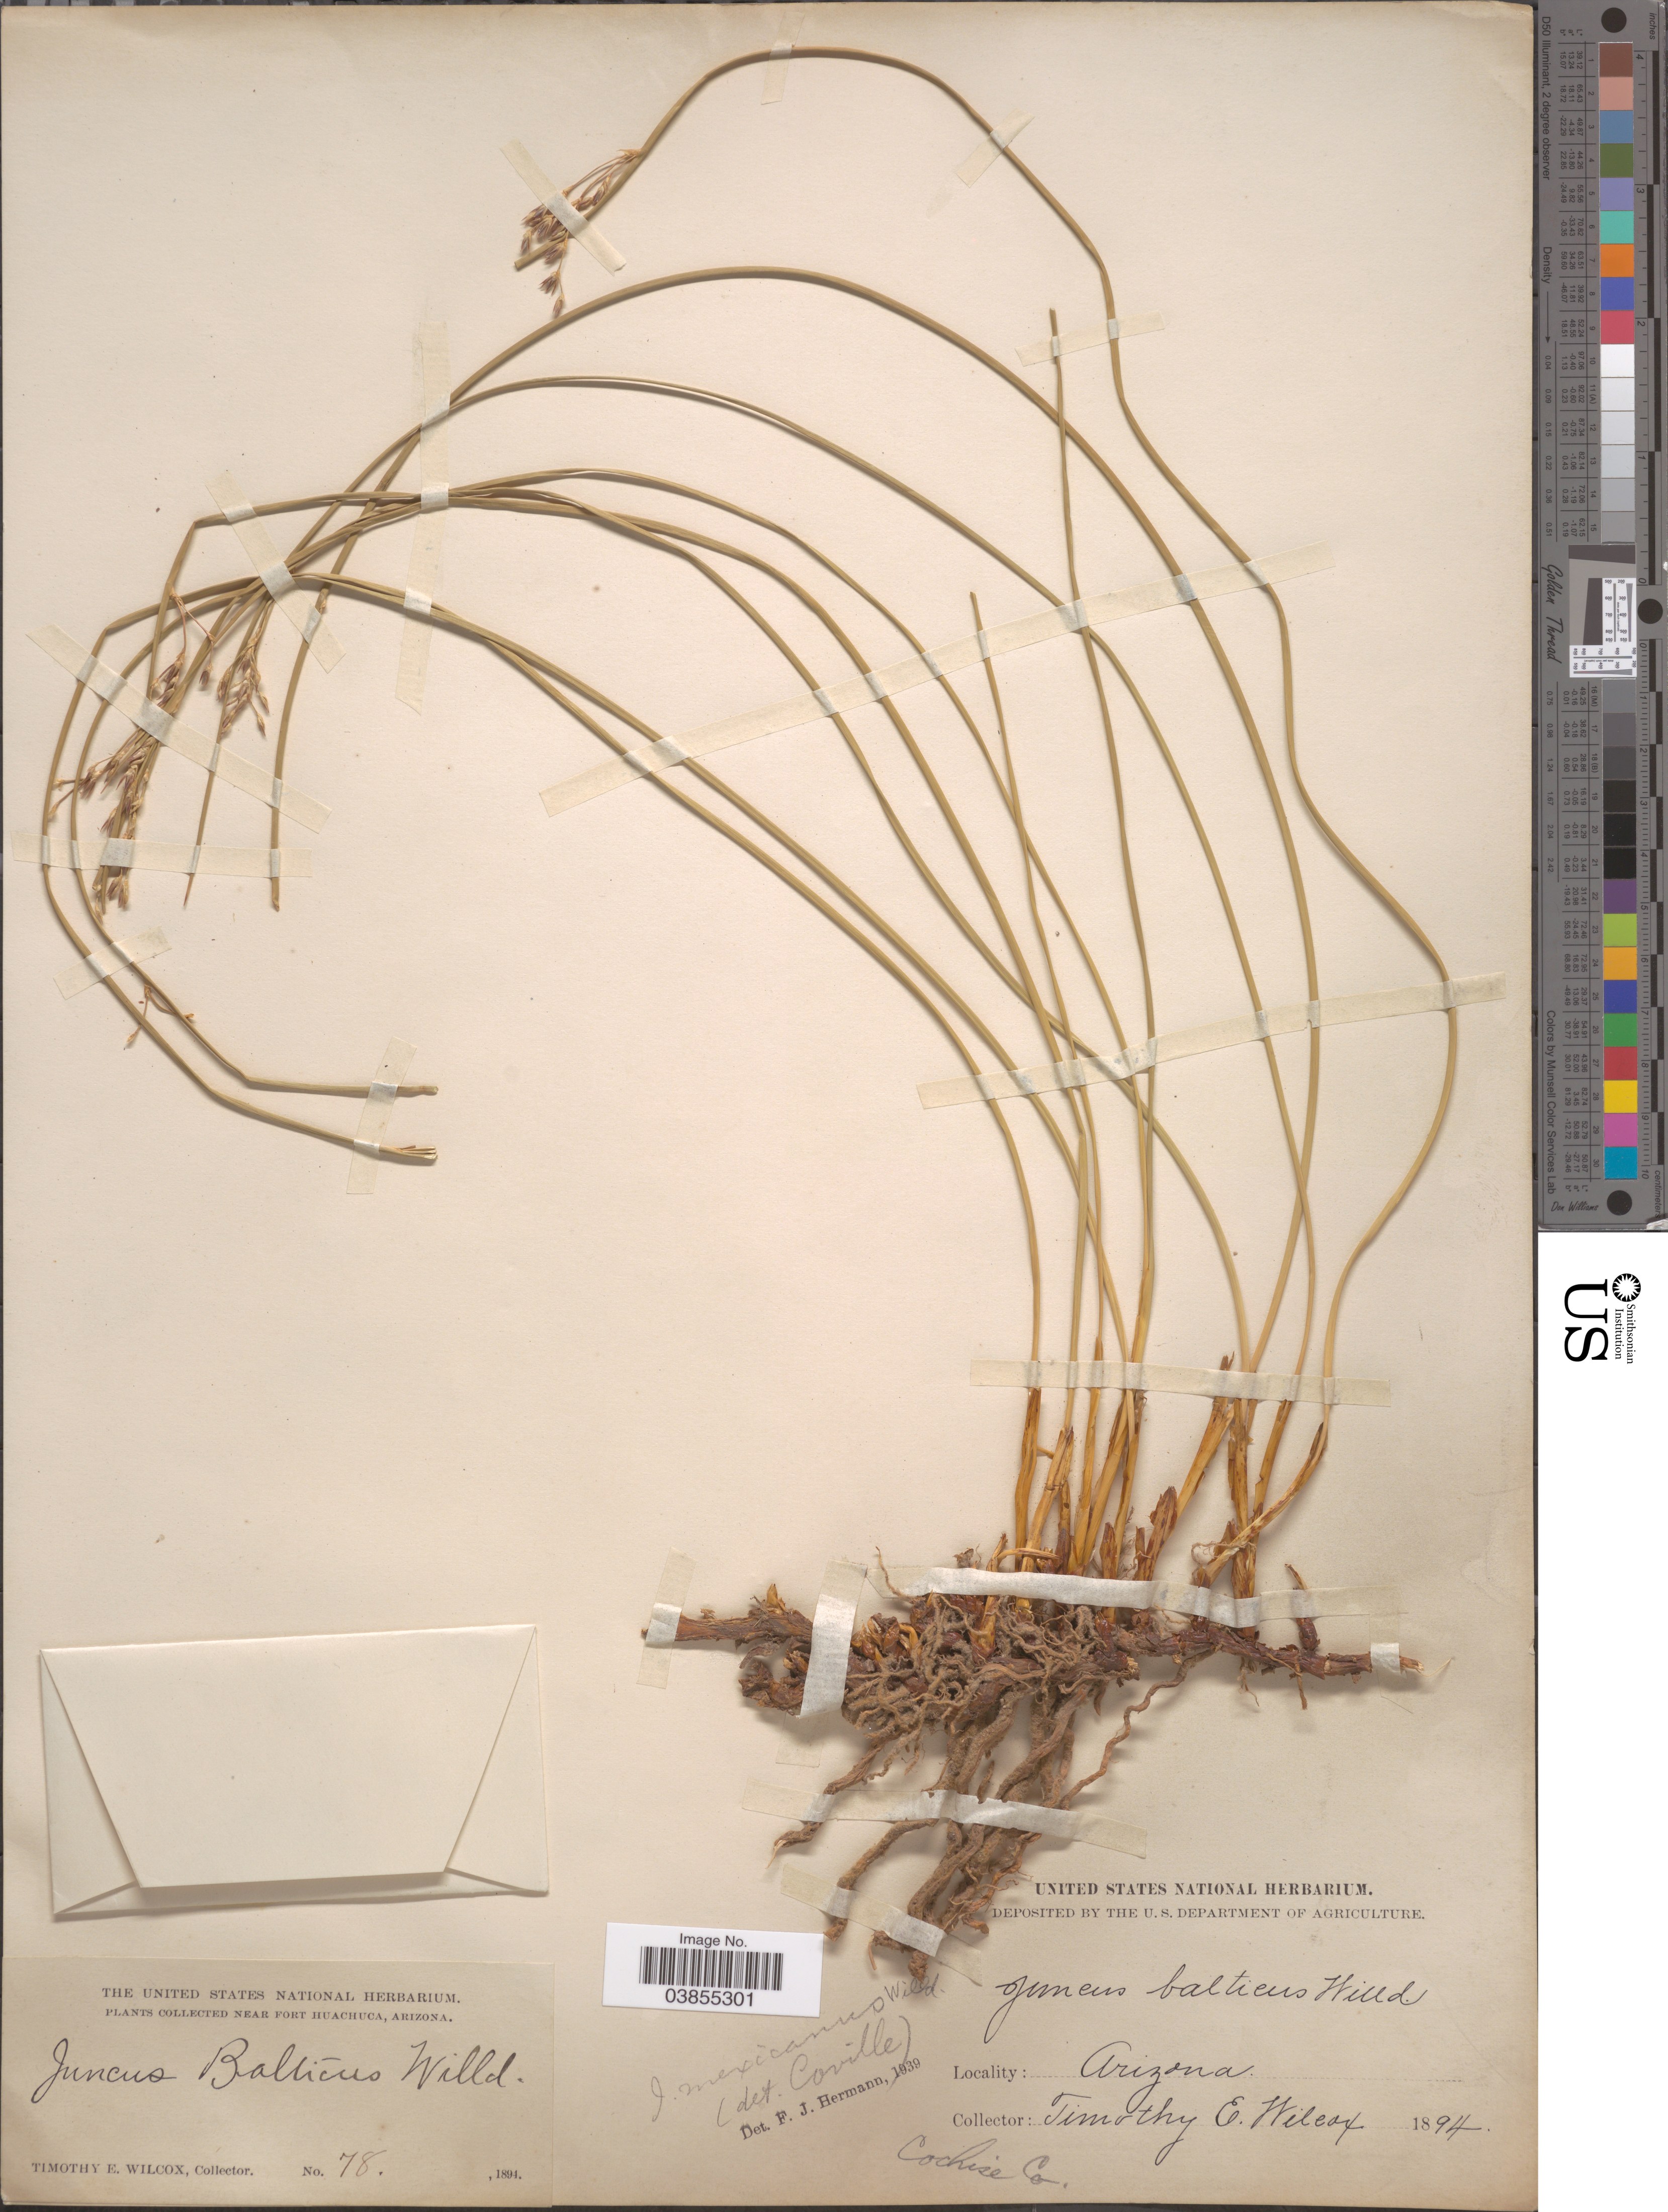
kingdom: Plantae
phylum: Tracheophyta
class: Liliopsida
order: Poales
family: Juncaceae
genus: Juncus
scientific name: Juncus mexicanus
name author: Willd. ex Schult. & Schult. f.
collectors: T. E. Wilcox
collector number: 78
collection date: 1894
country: United States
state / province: Arizona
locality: Near Fort Huachuca. Cochise Co.